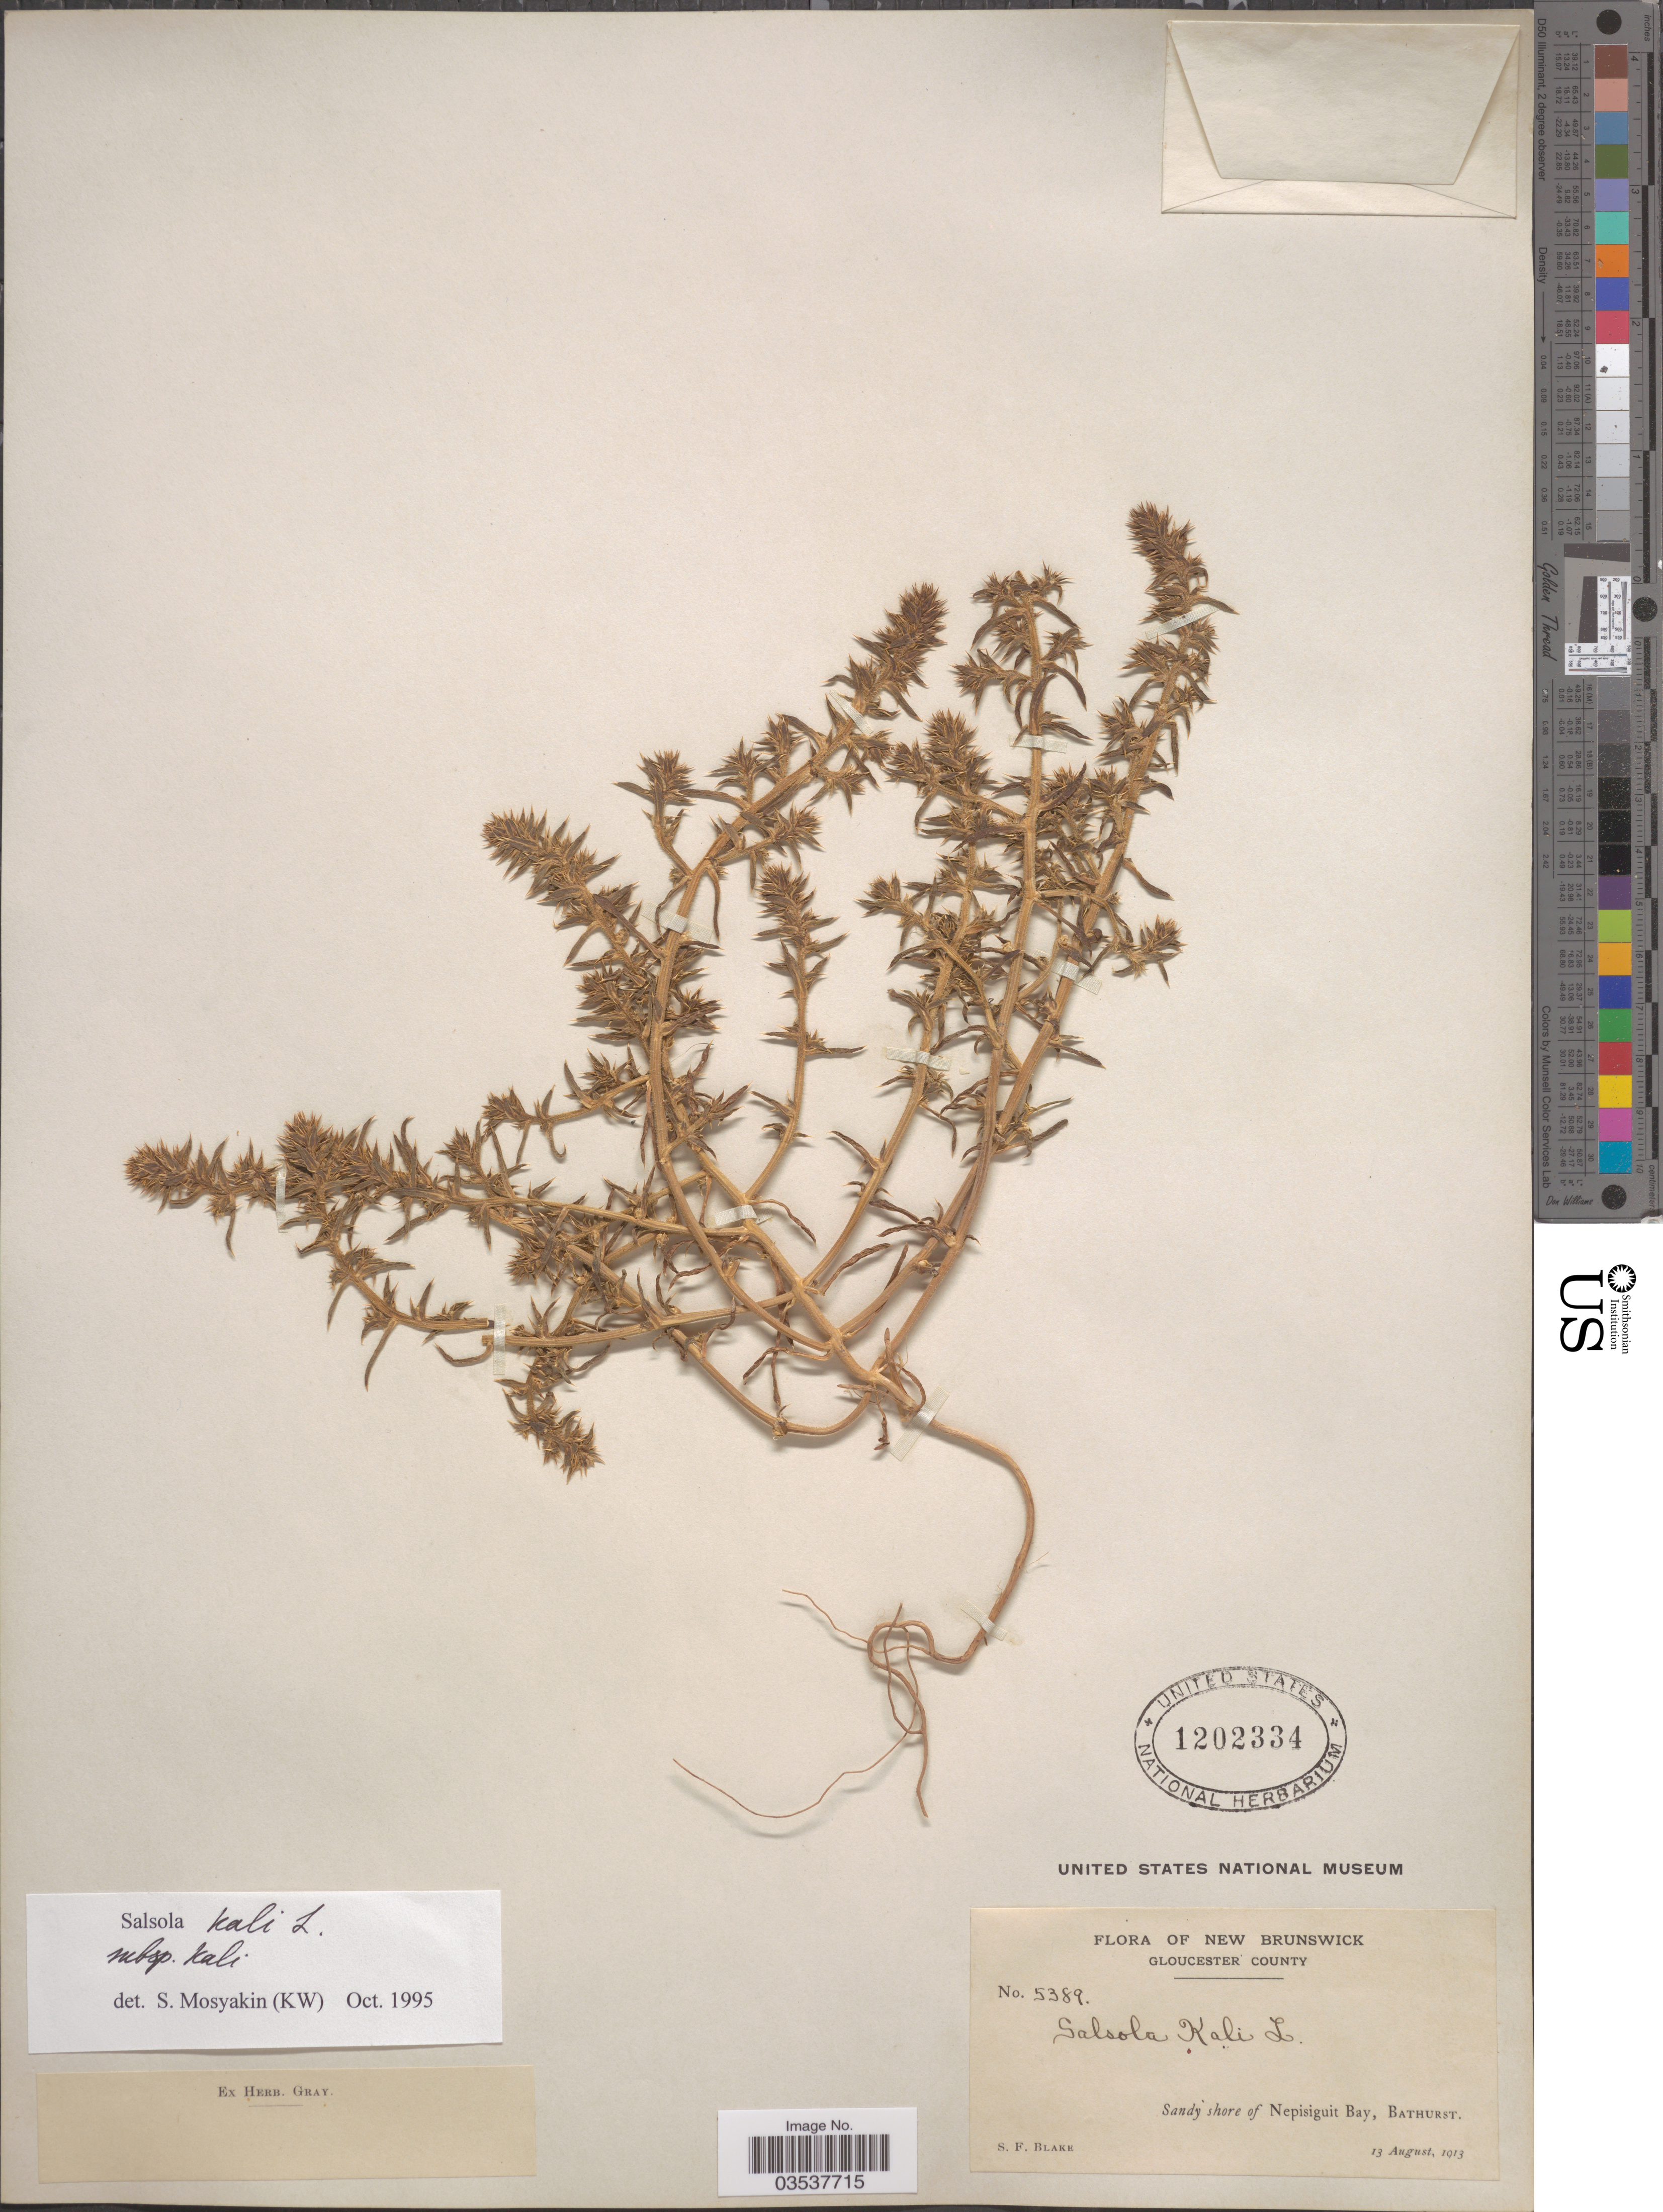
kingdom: Plantae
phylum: Tracheophyta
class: Magnoliopsida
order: Caryophyllales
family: Amaranthaceae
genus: Salsola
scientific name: Salsola kali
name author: L.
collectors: S. Blake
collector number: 5389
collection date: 1913-08-13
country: Canada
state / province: New Brunswick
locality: Gloucester County. Sandy shore of Nepisiguit Bay, Bathurst.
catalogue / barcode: US 1202334